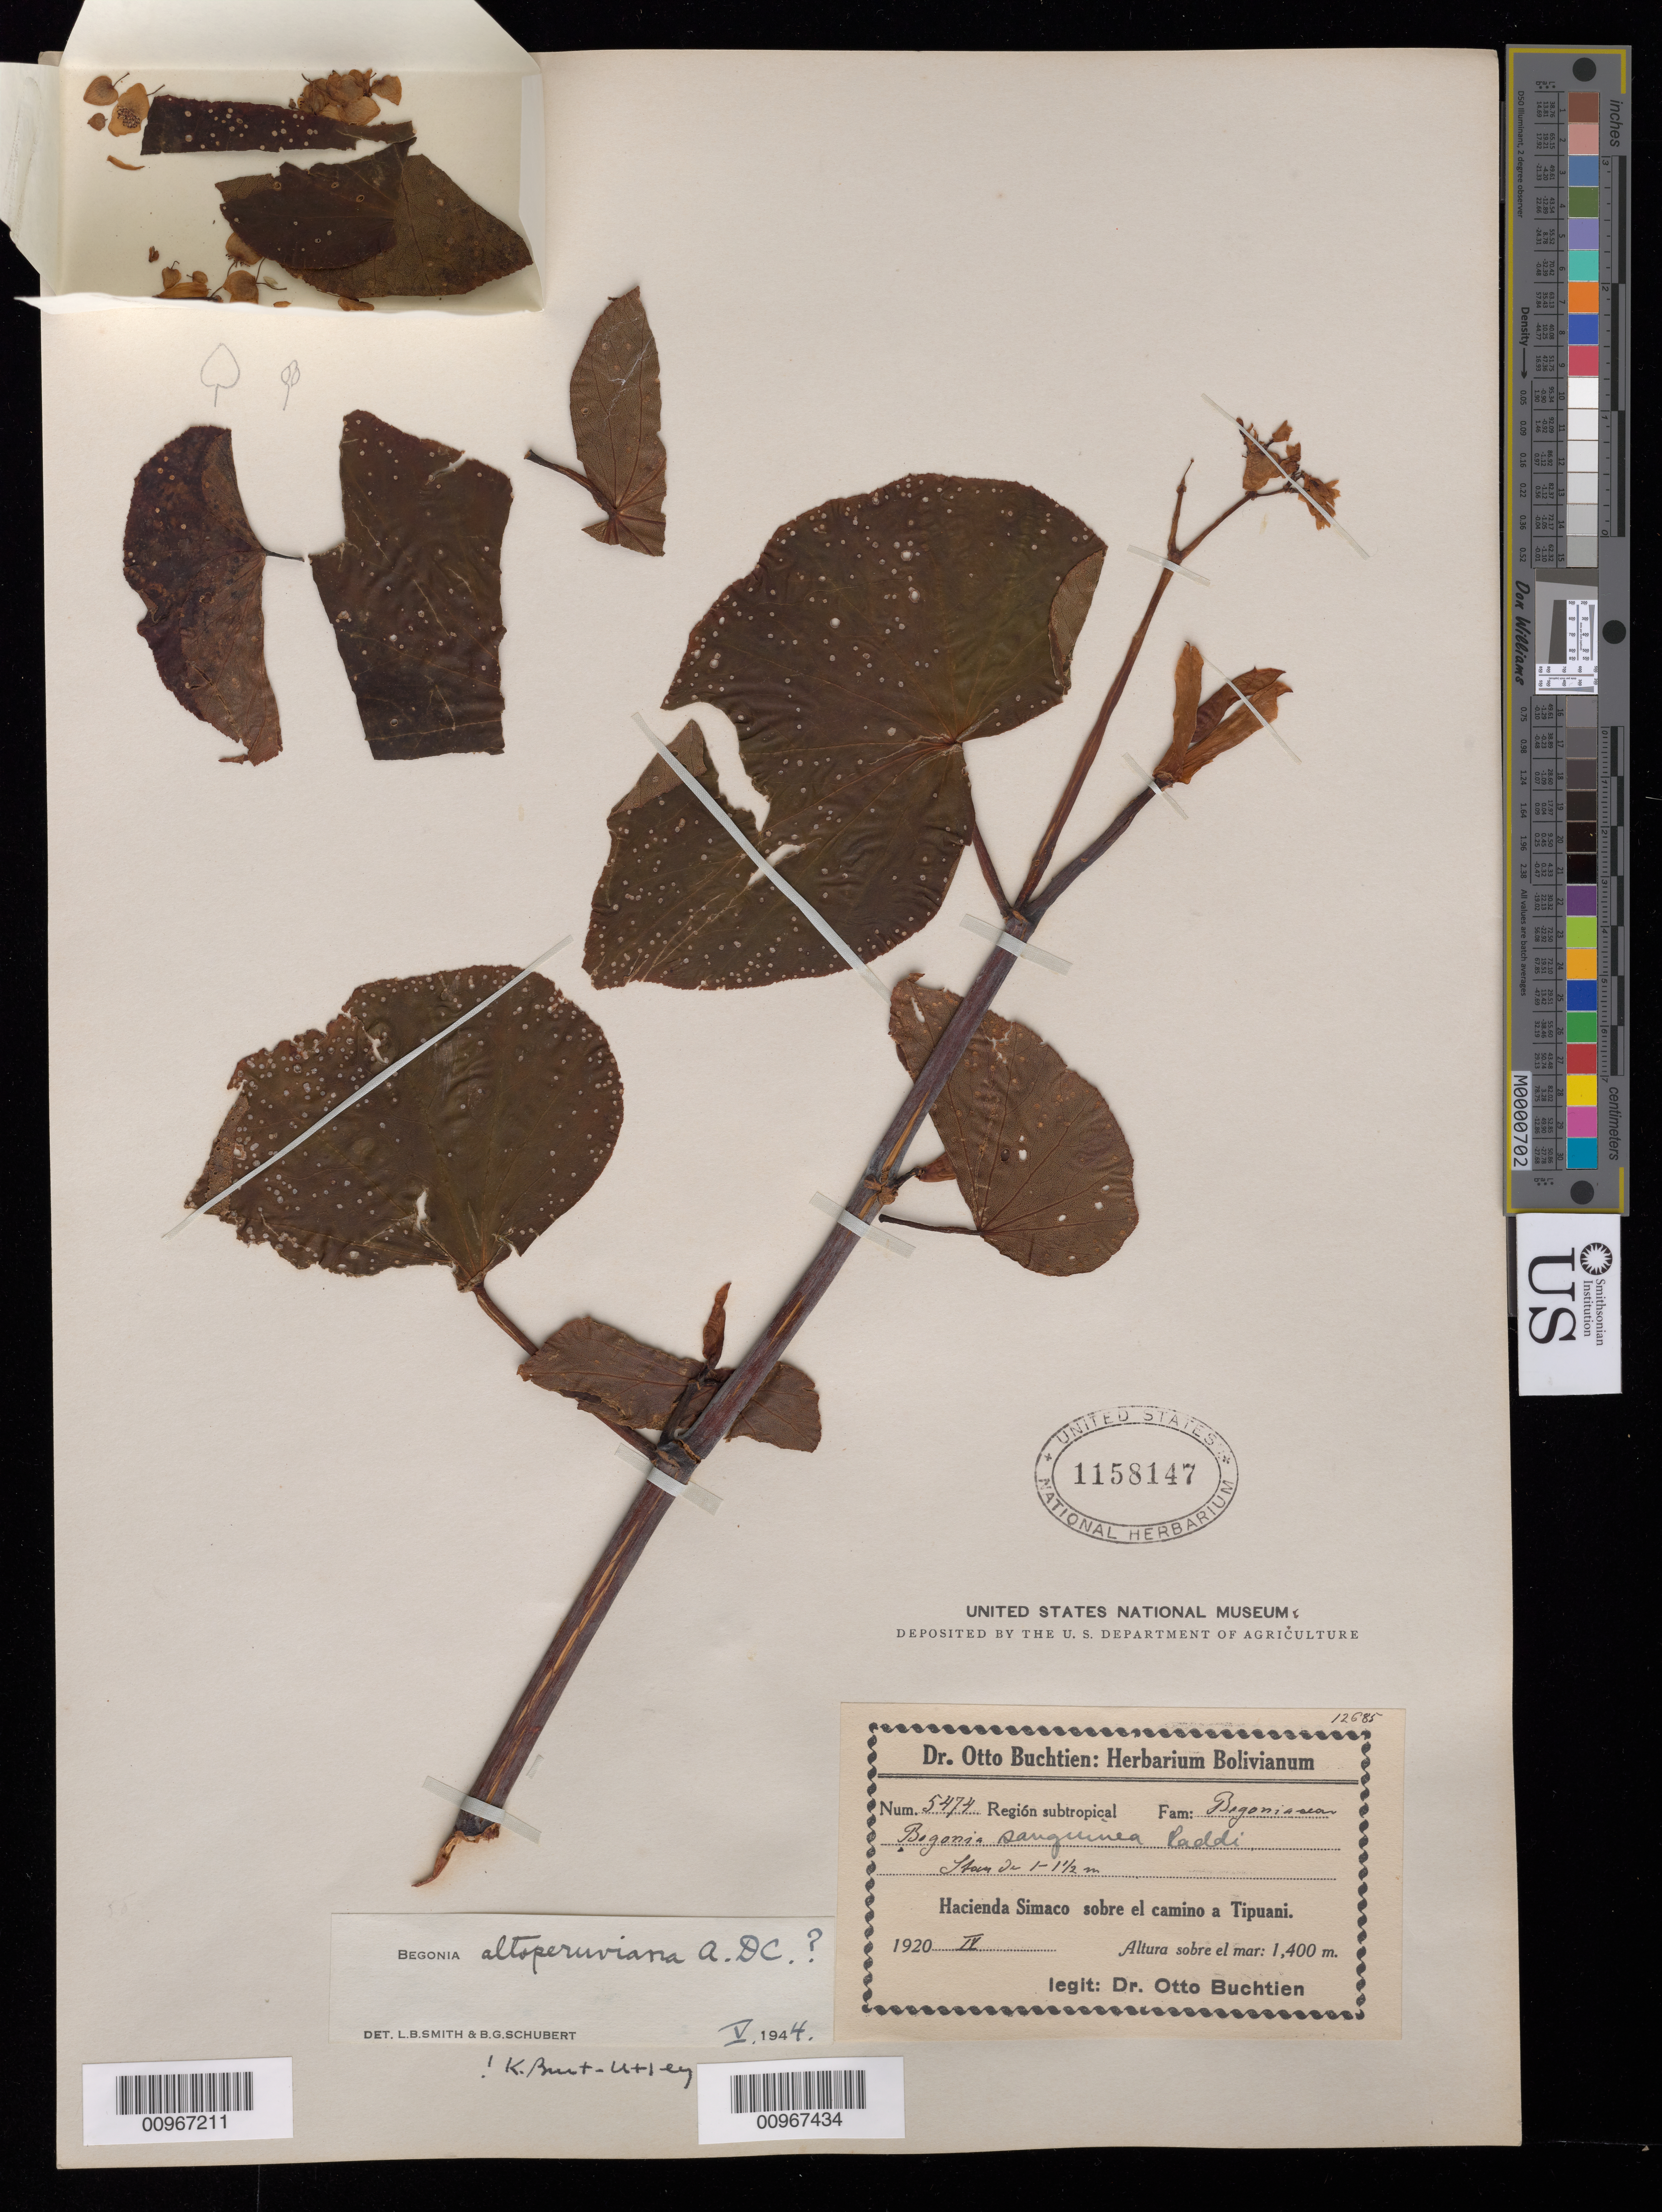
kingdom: Plantae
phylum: Tracheophyta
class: Magnoliopsida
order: Cucurbitales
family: Begoniaceae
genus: Begonia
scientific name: Begonia altoperuviana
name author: A. DC.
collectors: O. Buchtien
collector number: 5474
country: Bolivia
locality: Hacienda Simaco sobre el camino a Tipuani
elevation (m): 1400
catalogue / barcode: US 1158147